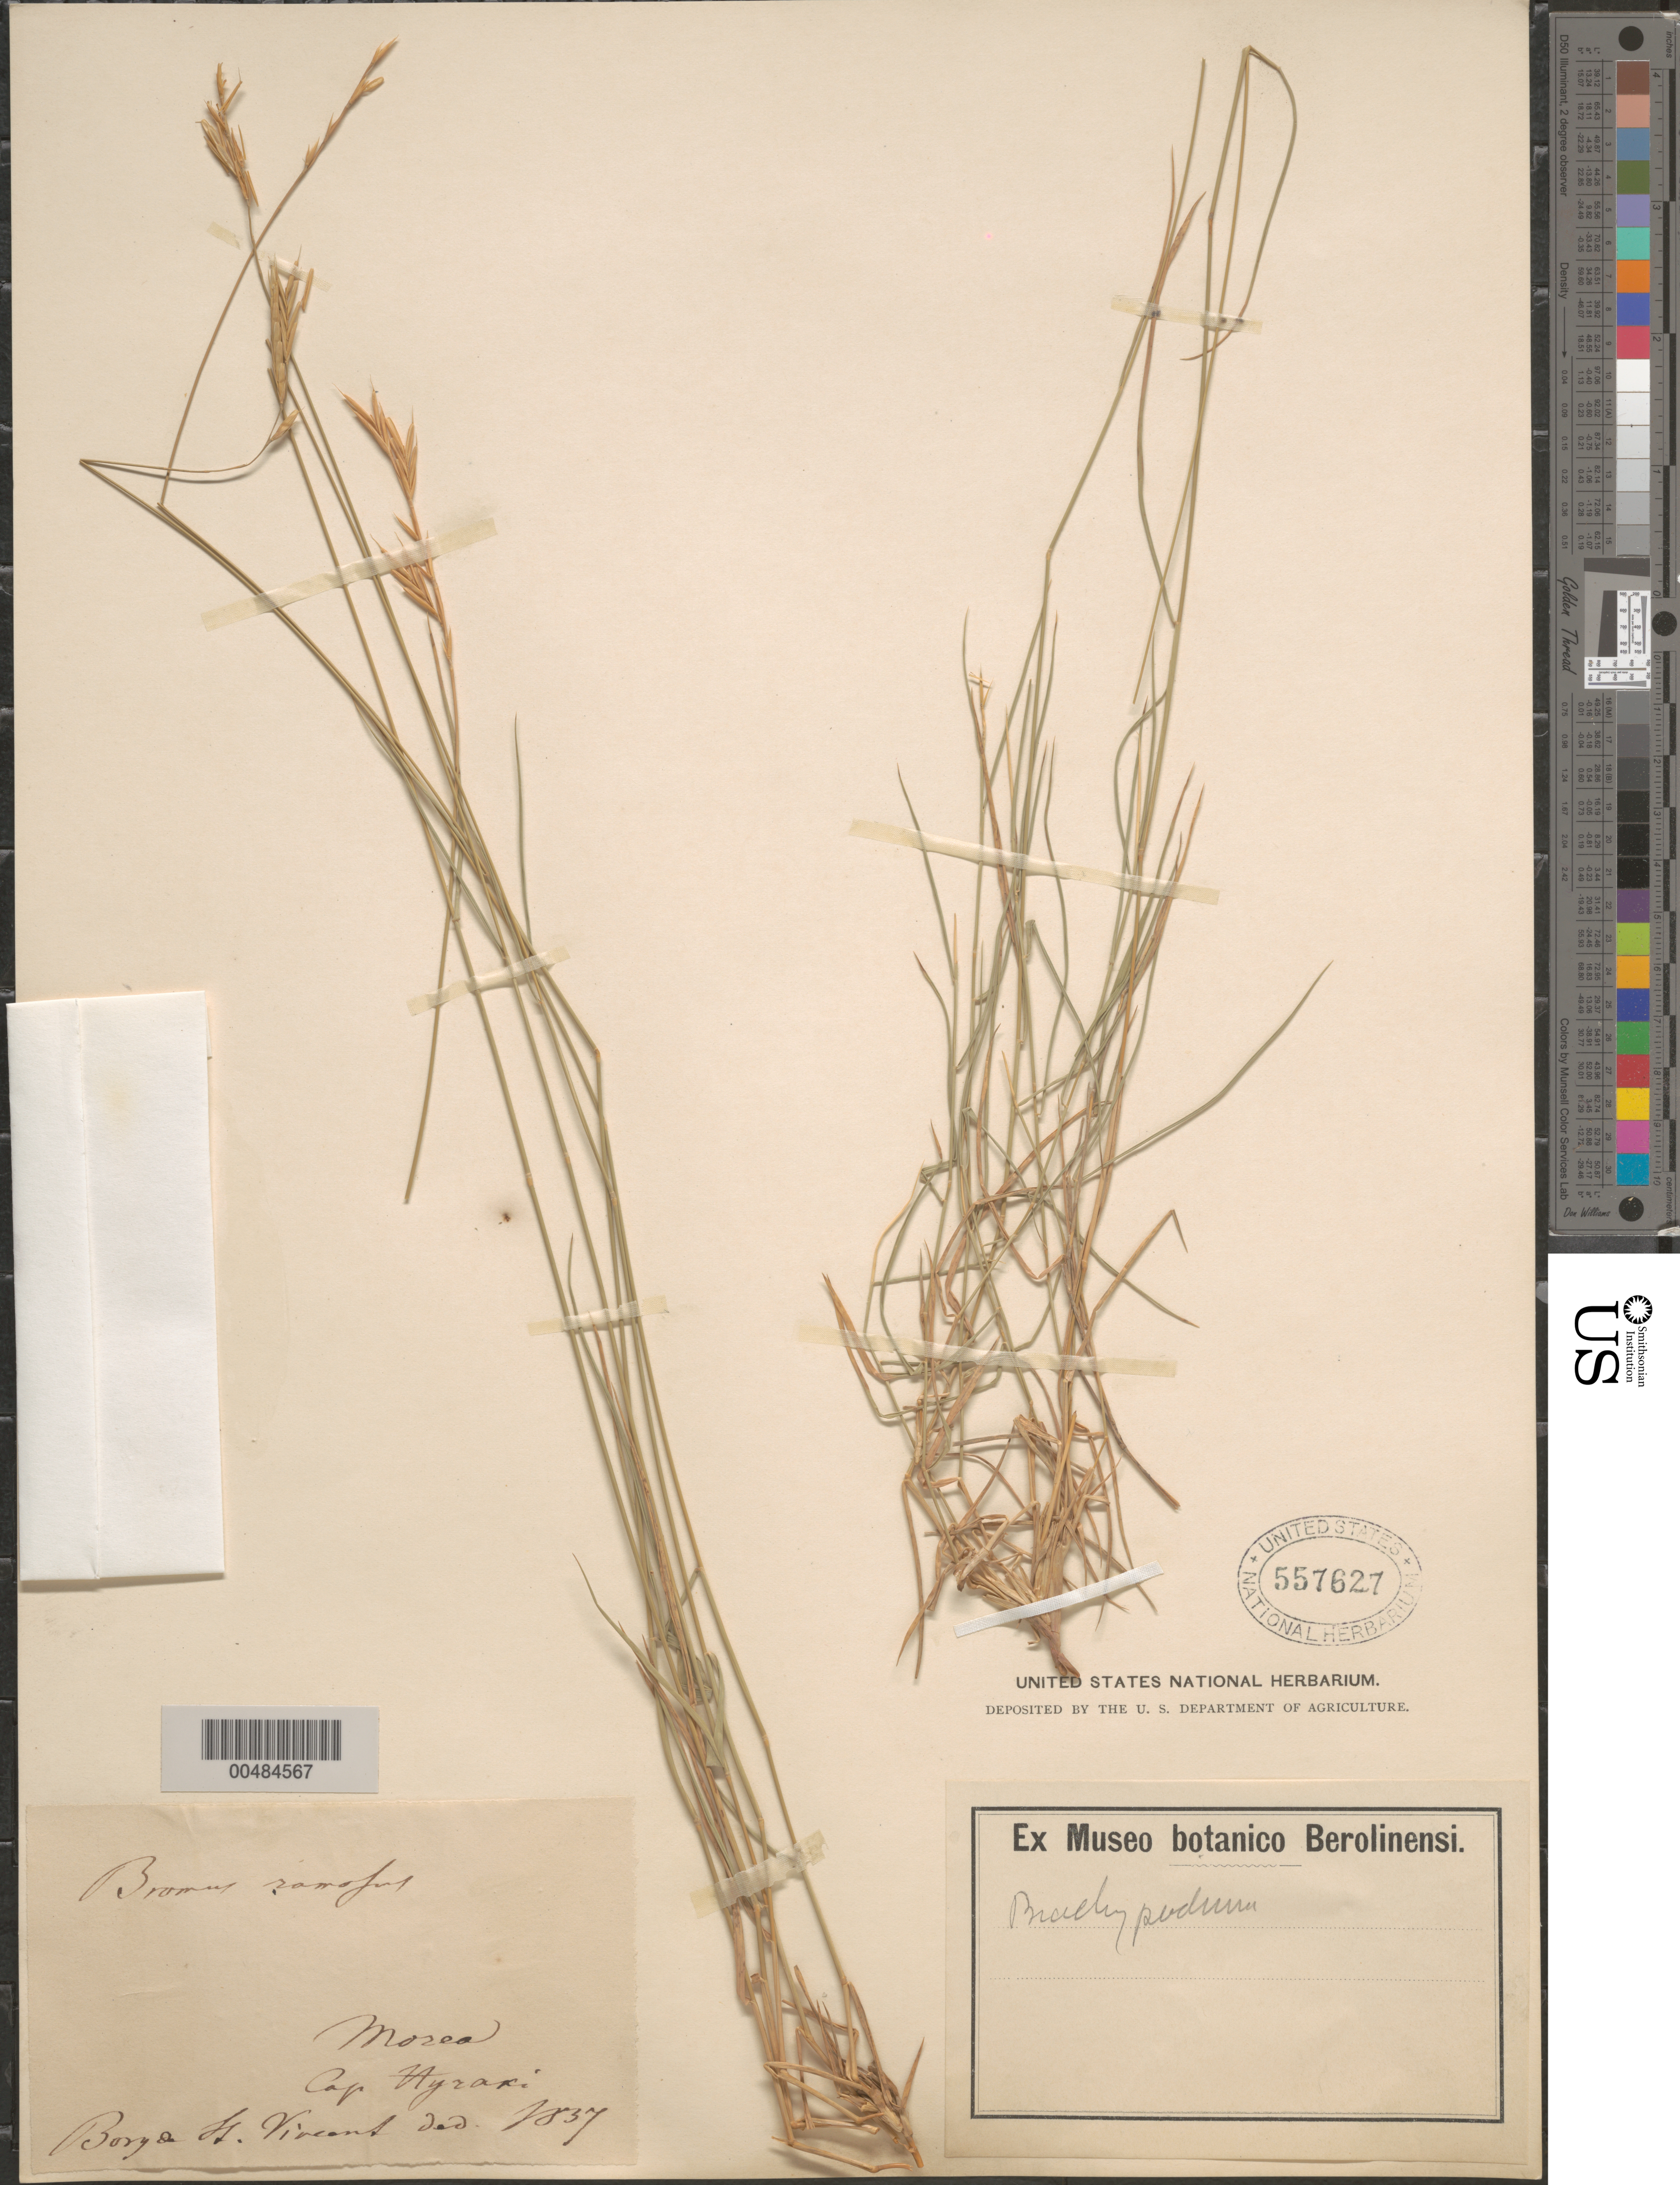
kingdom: Plantae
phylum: Tracheophyta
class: Liliopsida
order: Poales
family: Poaceae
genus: Brachypodium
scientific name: Brachypodium mexicanum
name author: (Roem. & Schult.) Link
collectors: B. Vincent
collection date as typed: Dec 1837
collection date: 1837-12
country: Mexico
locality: Morea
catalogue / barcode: US 557627